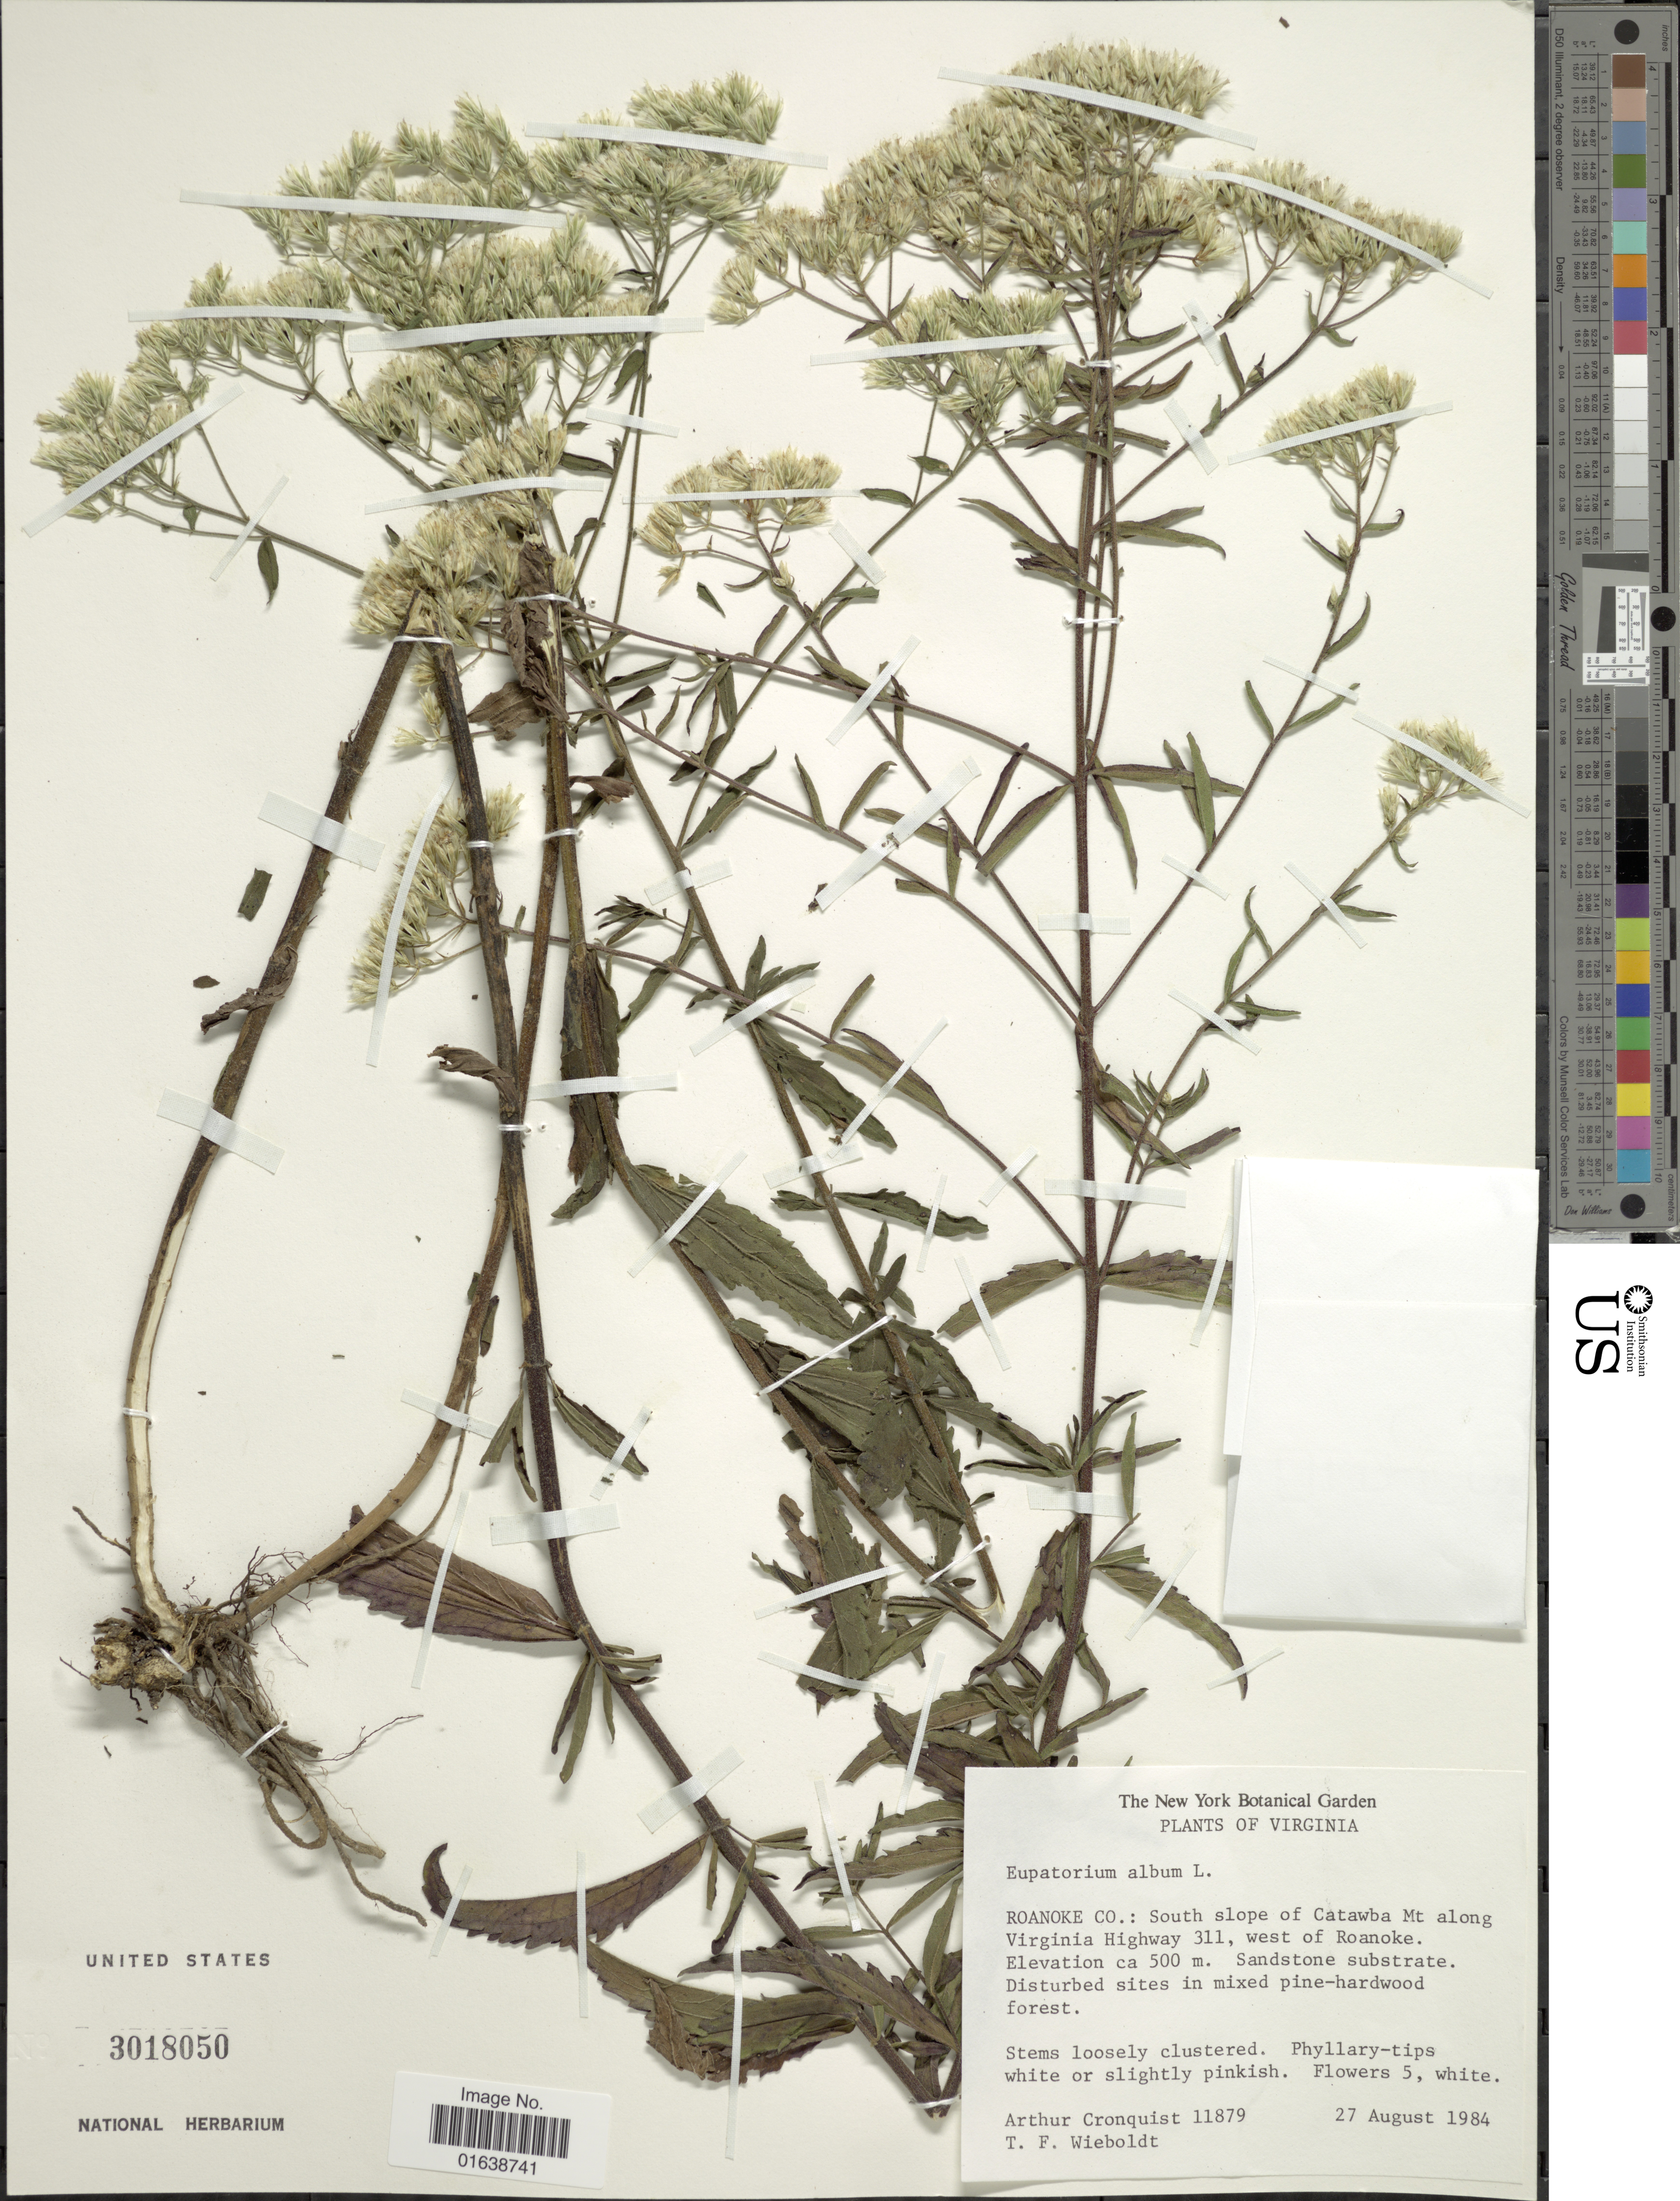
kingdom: Plantae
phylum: Tracheophyta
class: Magnoliopsida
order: Asterales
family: Asteraceae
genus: Eupatorium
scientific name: Eupatorium album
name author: L.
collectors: A. J. Cronquist & T. Wieboldt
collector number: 11879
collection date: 1984-08-27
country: United States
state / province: Virginia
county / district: Roanoke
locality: South slope of Catawba Mt along. Virginia Highway 311, west of Roanoke.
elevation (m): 500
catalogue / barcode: US 3018050